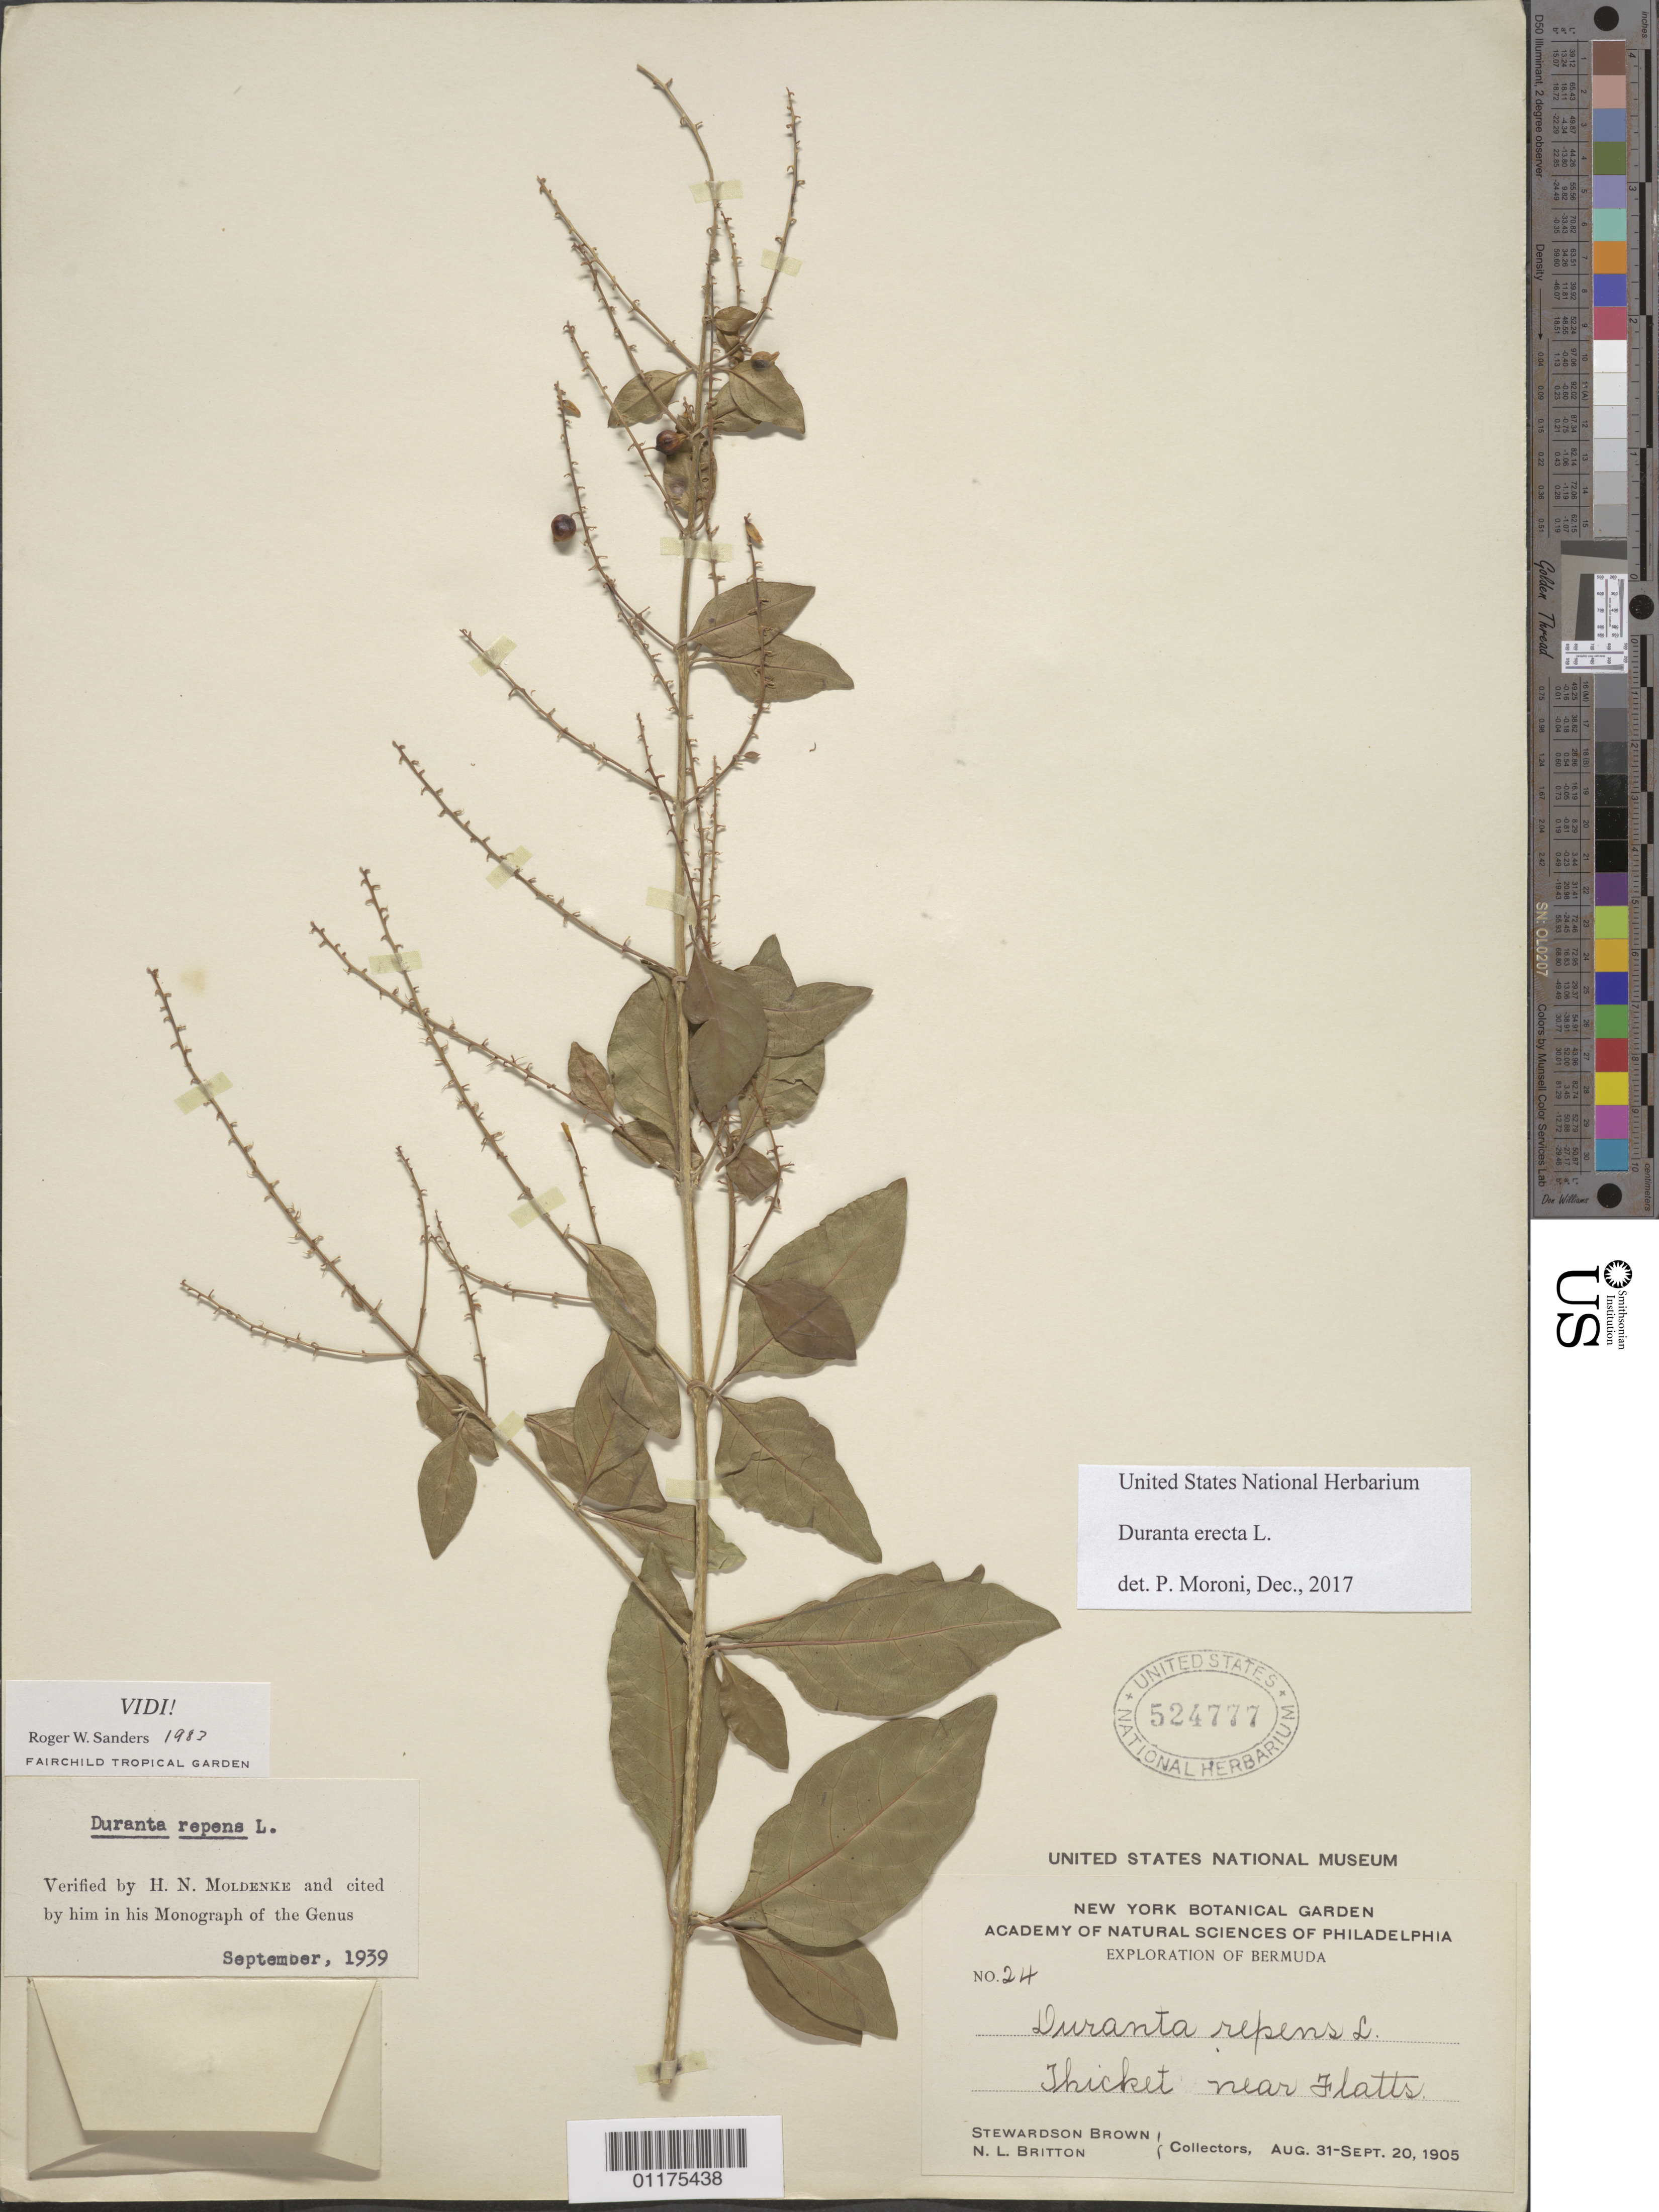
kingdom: Plantae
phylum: Tracheophyta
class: Magnoliopsida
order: Lamiales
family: Verbenaceae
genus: Duranta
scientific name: Duranta repens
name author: L.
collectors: S. Brown & N. Britton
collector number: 24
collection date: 1905-08-31/1905-09-20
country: Bermuda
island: Bermuda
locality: Near Flatts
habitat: Thickets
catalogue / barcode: US 524777